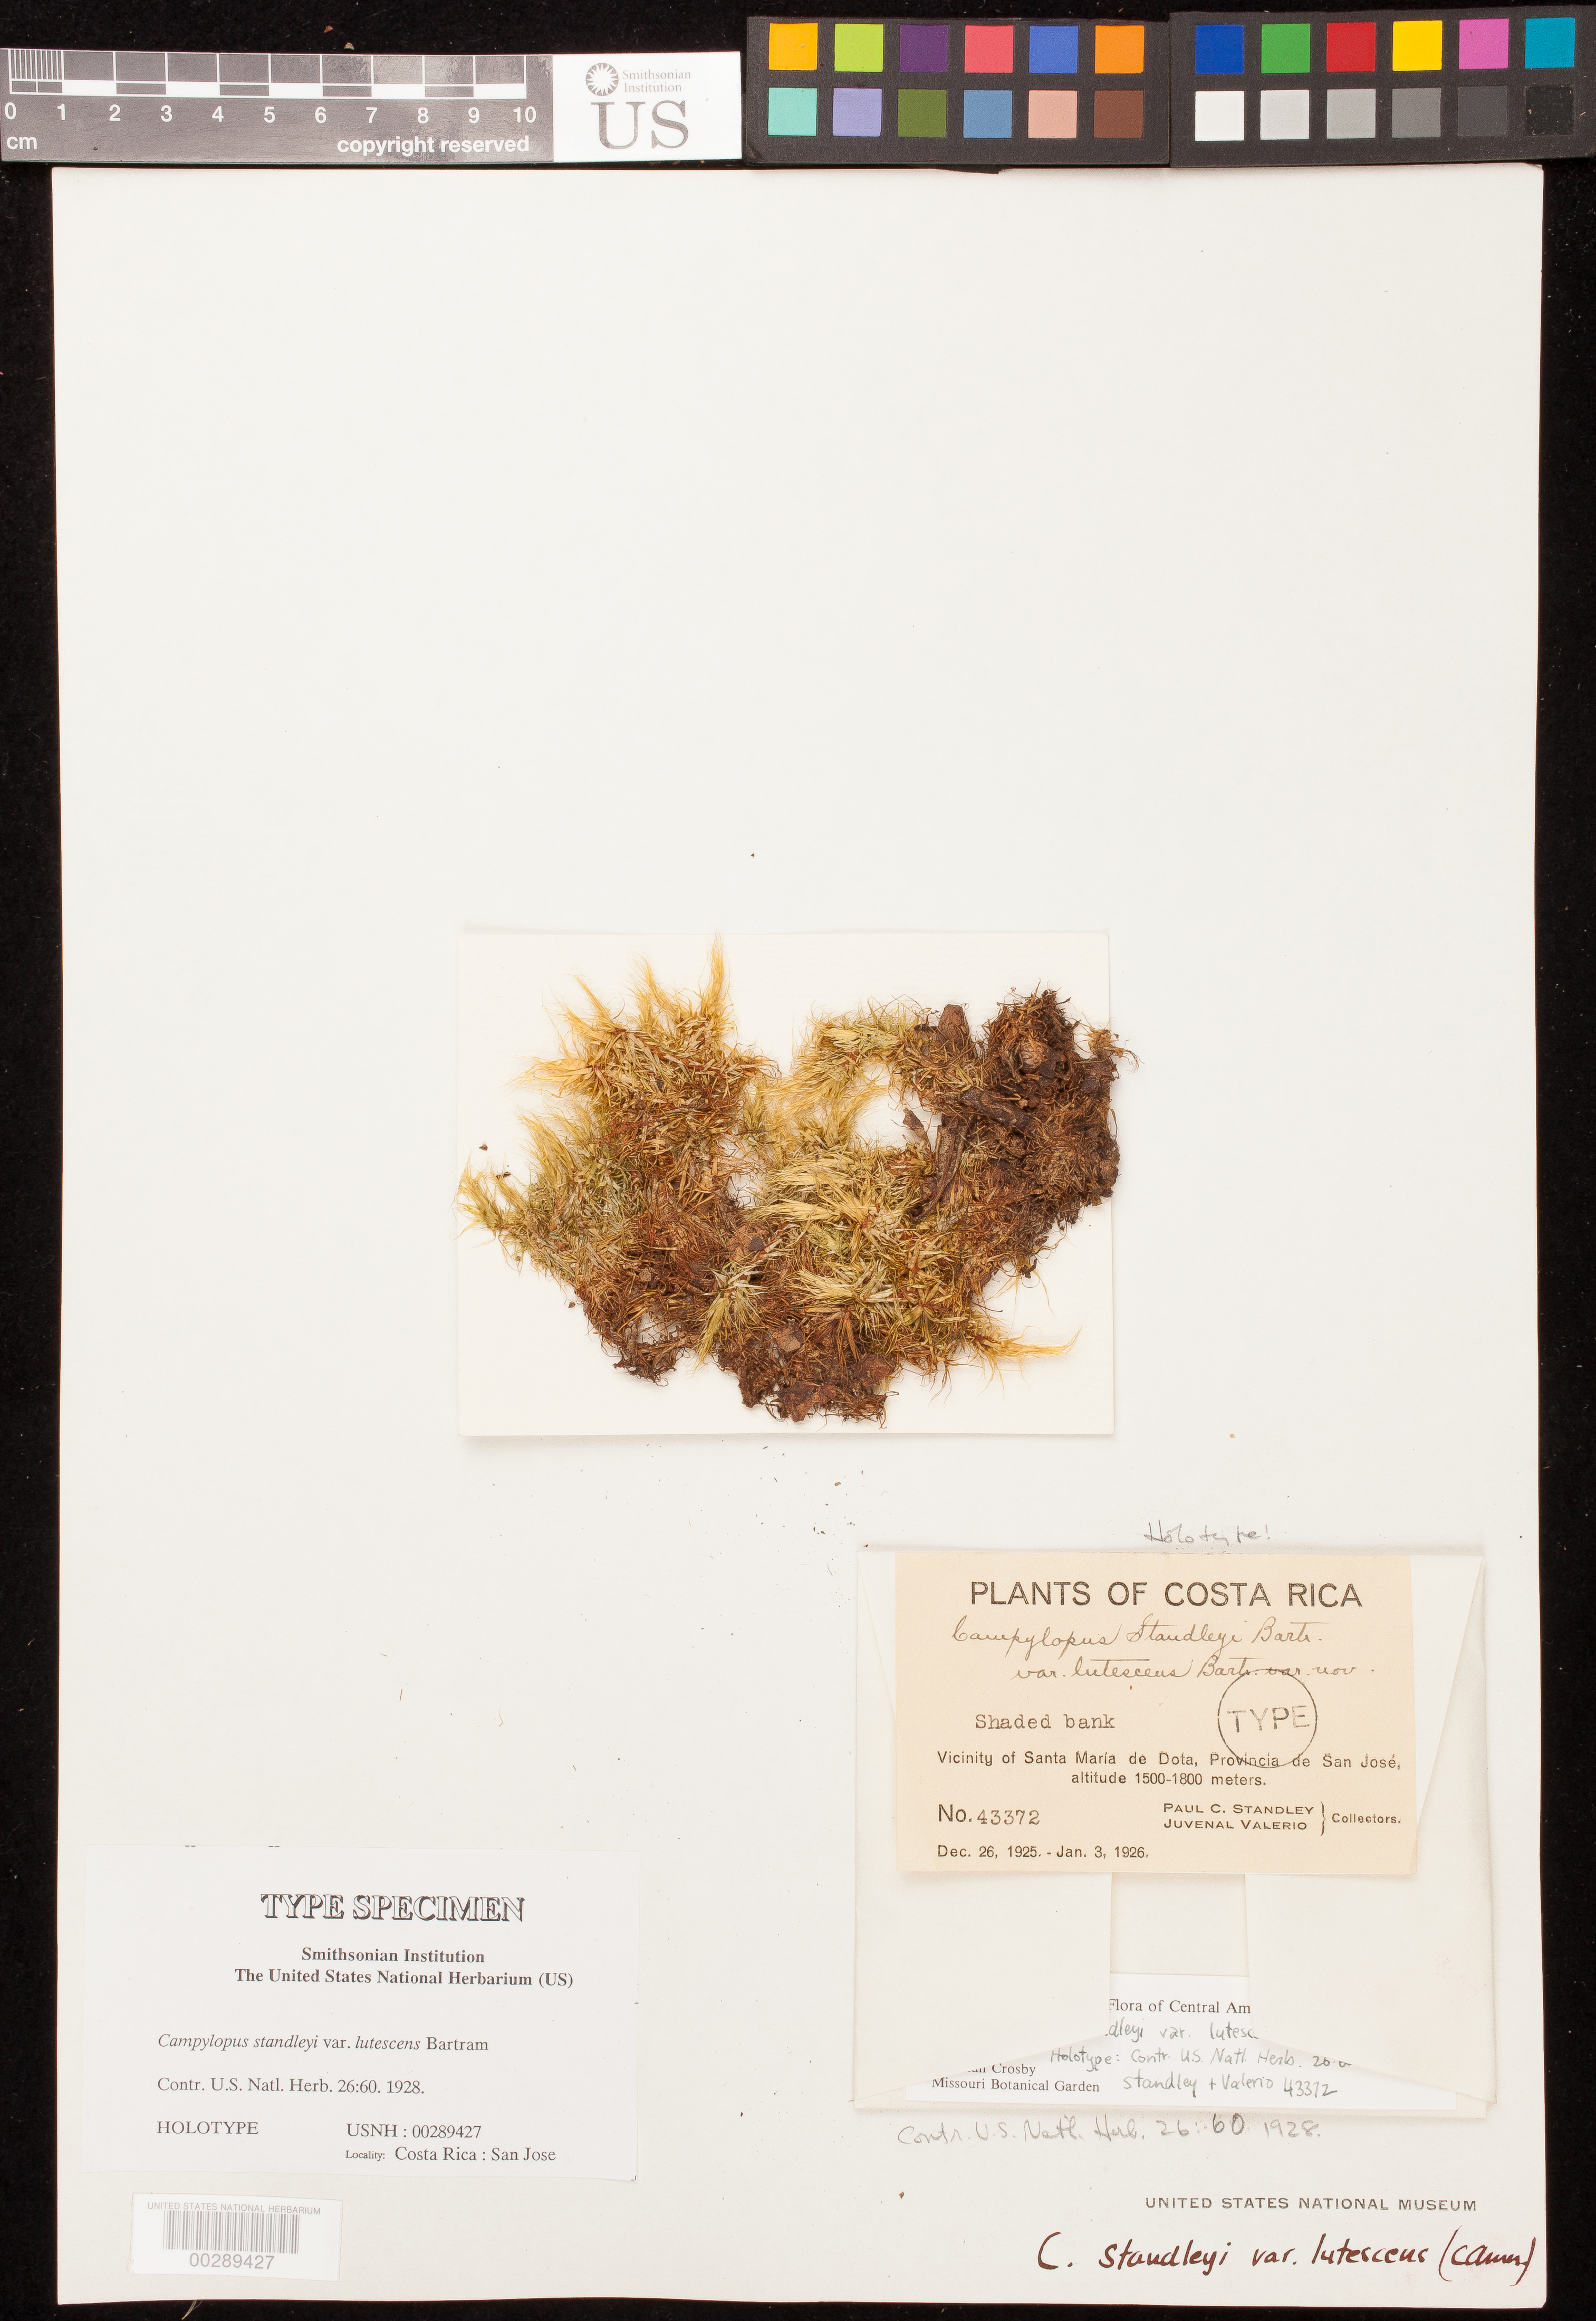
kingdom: Plantae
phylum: Bryophyta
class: Bryopsida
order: Dicranales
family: Leucobryaceae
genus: Campylopus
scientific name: Campylopus standleyi var. lutescens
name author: E.B. Bartram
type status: Holotype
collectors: P. C. Standley & J. Valerio R.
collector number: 43372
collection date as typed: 03 Jan 1926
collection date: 1926-01-03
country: Costa Rica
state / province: San José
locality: Vicinity of Santa Maria de Dota.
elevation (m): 1500